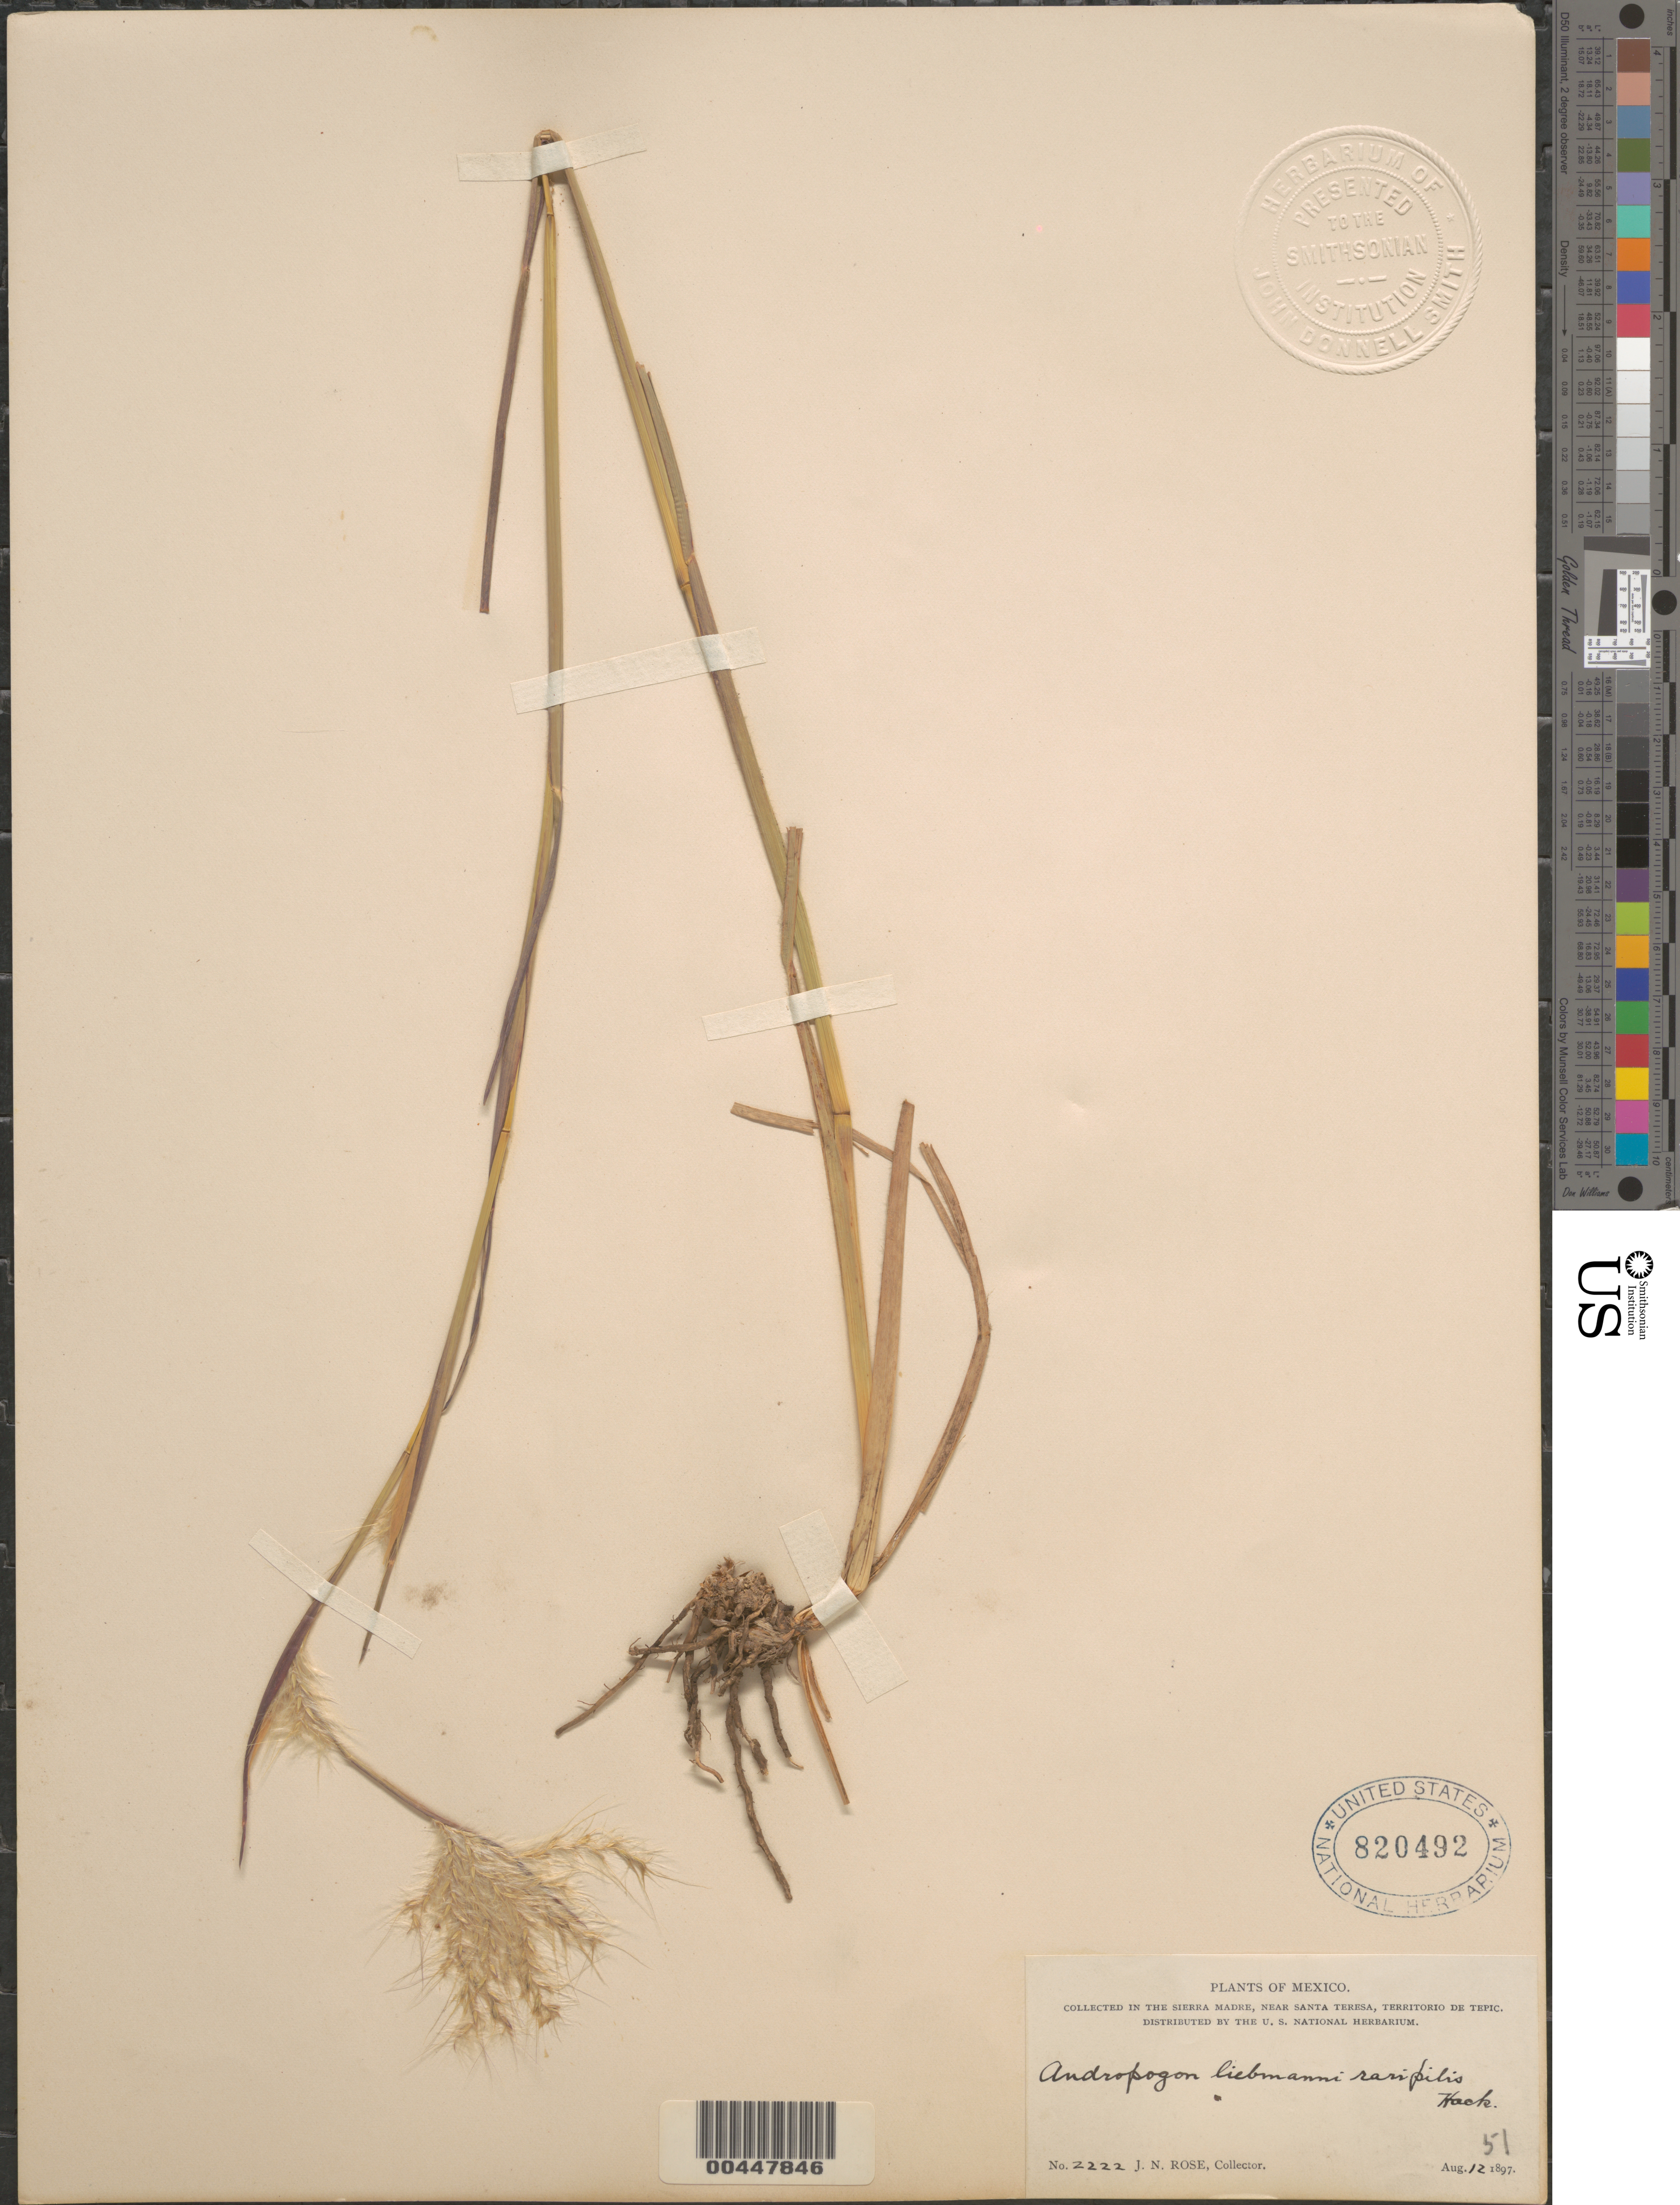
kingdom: Plantae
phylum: Tracheophyta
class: Liliopsida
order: Poales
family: Poaceae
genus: Andropogon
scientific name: Andropogon liebmannii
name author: Hack.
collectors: J. N. Rose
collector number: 2222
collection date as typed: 12 Aug 1897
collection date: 1897-08-12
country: Mexico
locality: In the Sierra Madre, near Santa Teresa, Territorio de Tepic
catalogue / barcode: US 820492